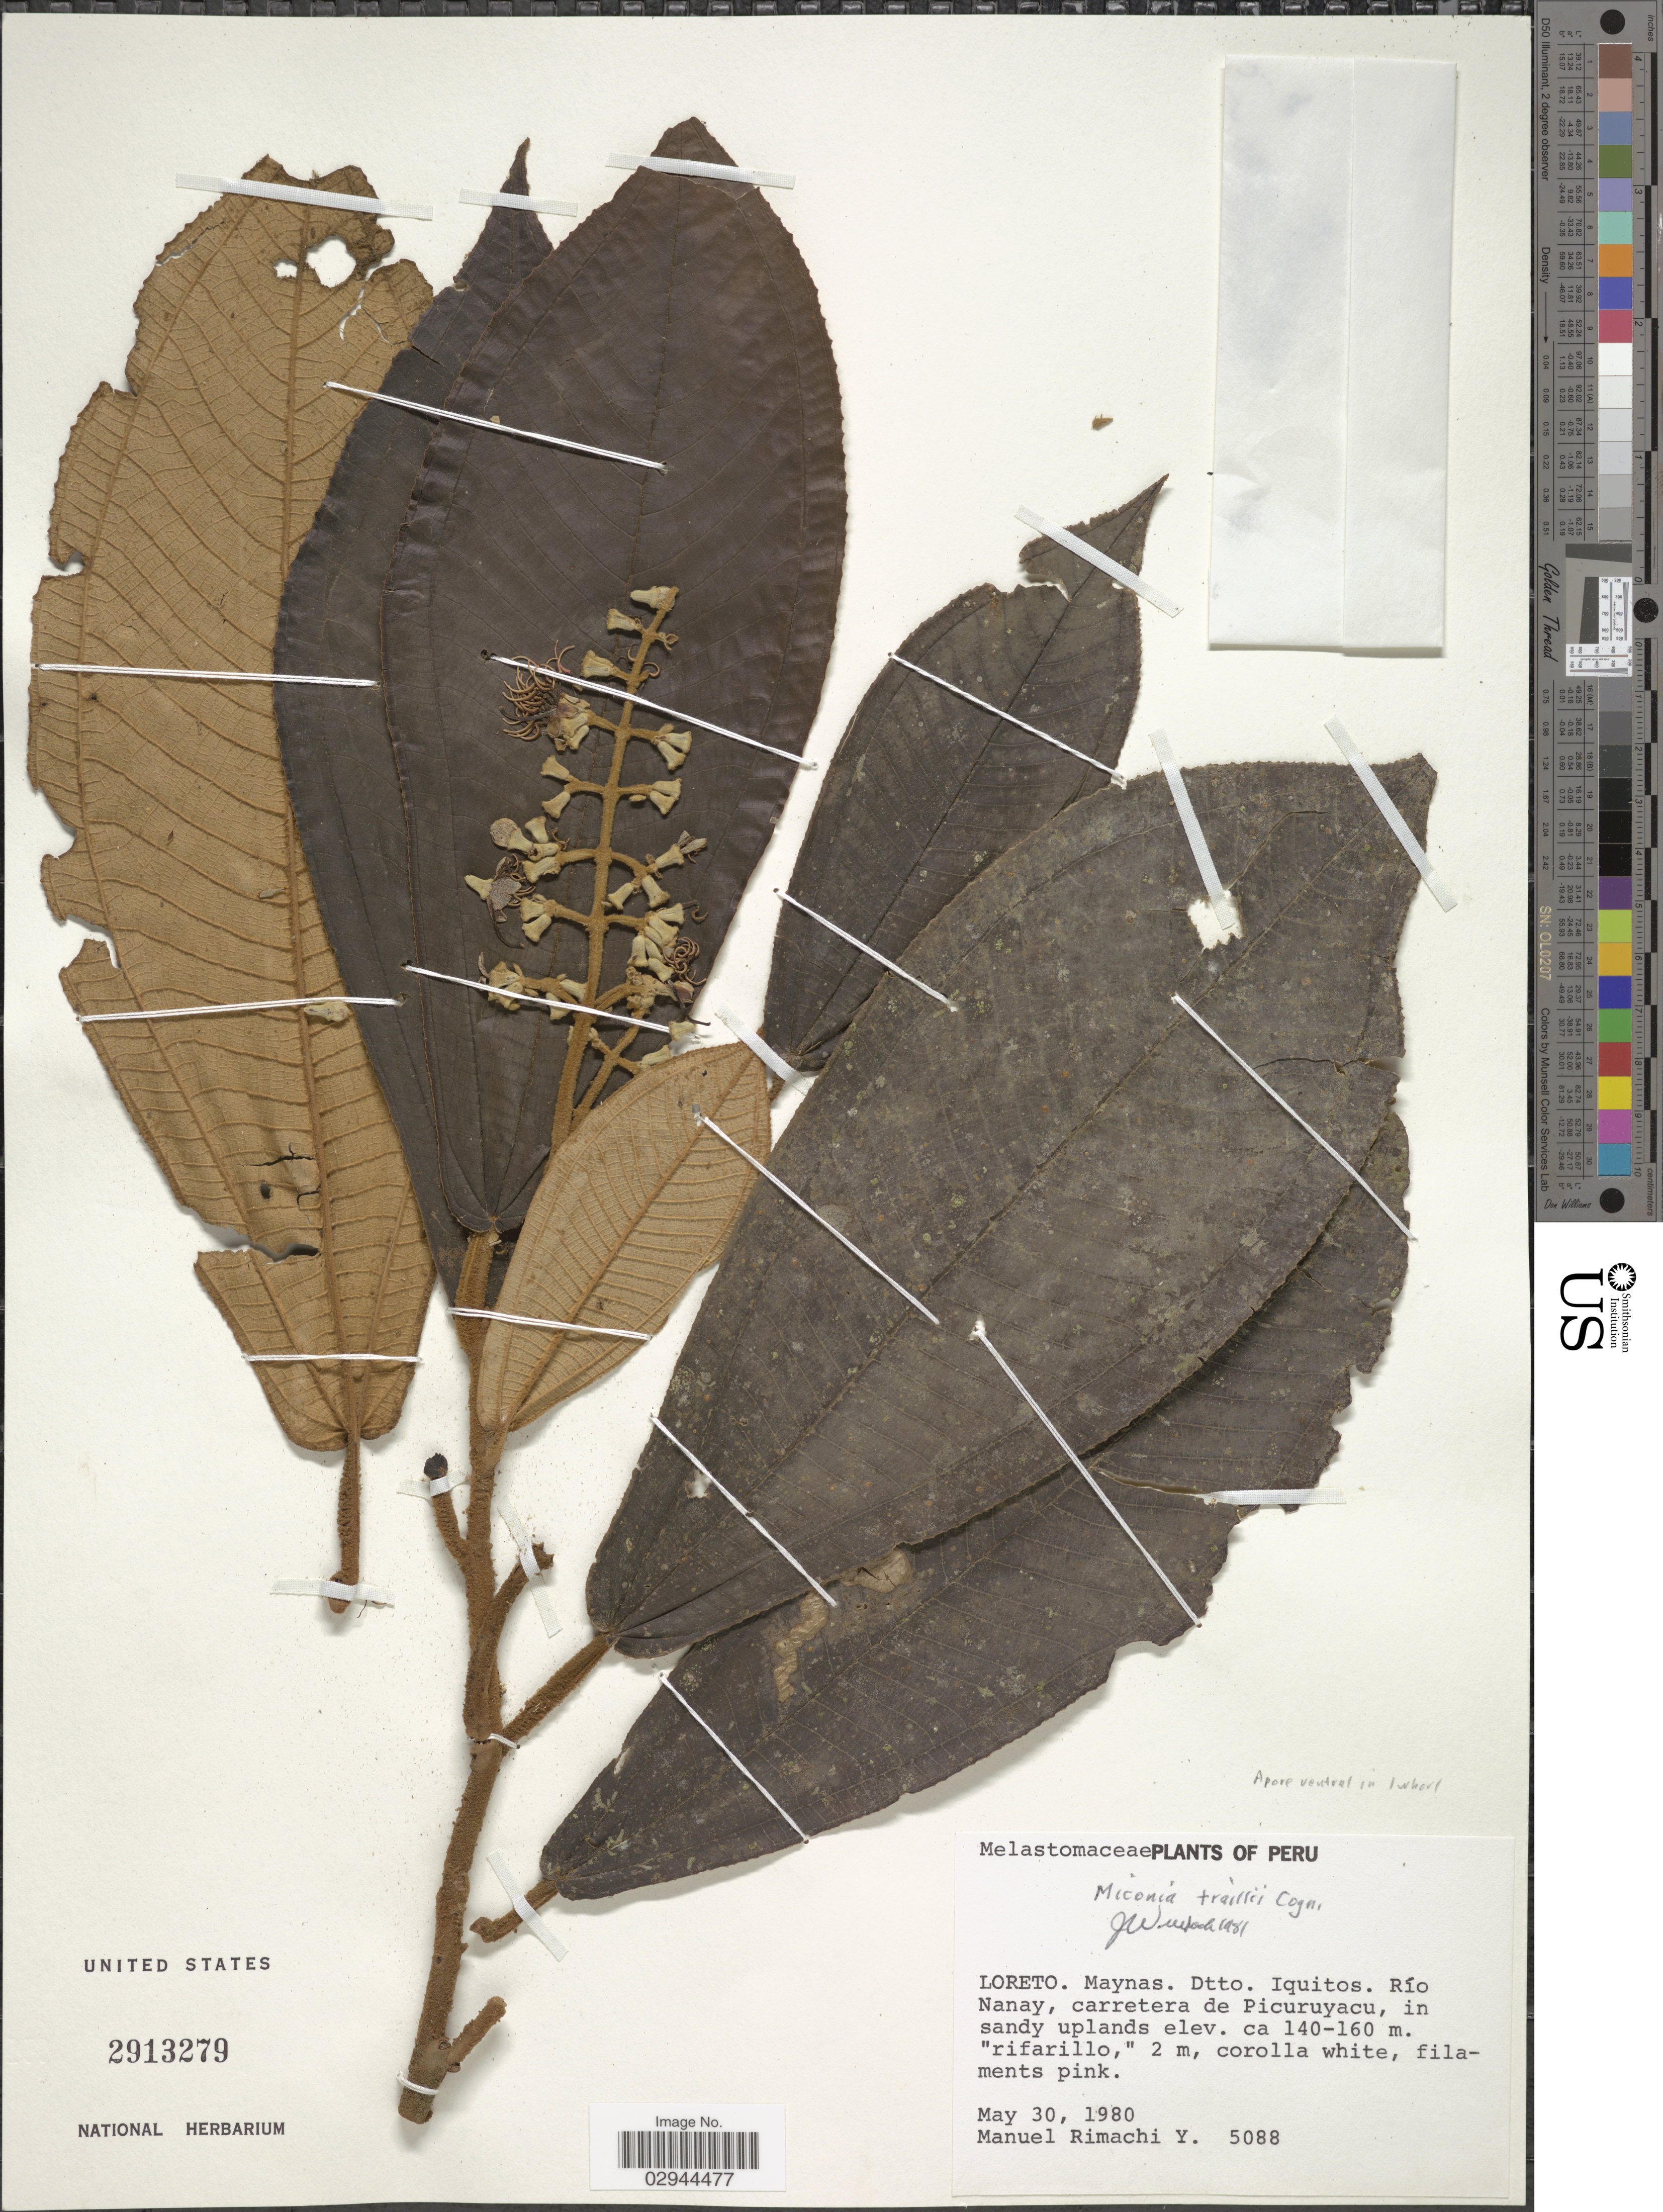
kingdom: Plantae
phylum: Tracheophyta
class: Magnoliopsida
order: Myrtales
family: Melastomataceae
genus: Miconia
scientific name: Miconia traillii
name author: Cogn.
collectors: M. Rimachi Y.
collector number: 5088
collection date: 1980-05-30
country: Peru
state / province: Loreto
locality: Maynas. Dtto. Iquitos. Río Nanay, carretera de Picuruyacu.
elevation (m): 140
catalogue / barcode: US 2913279